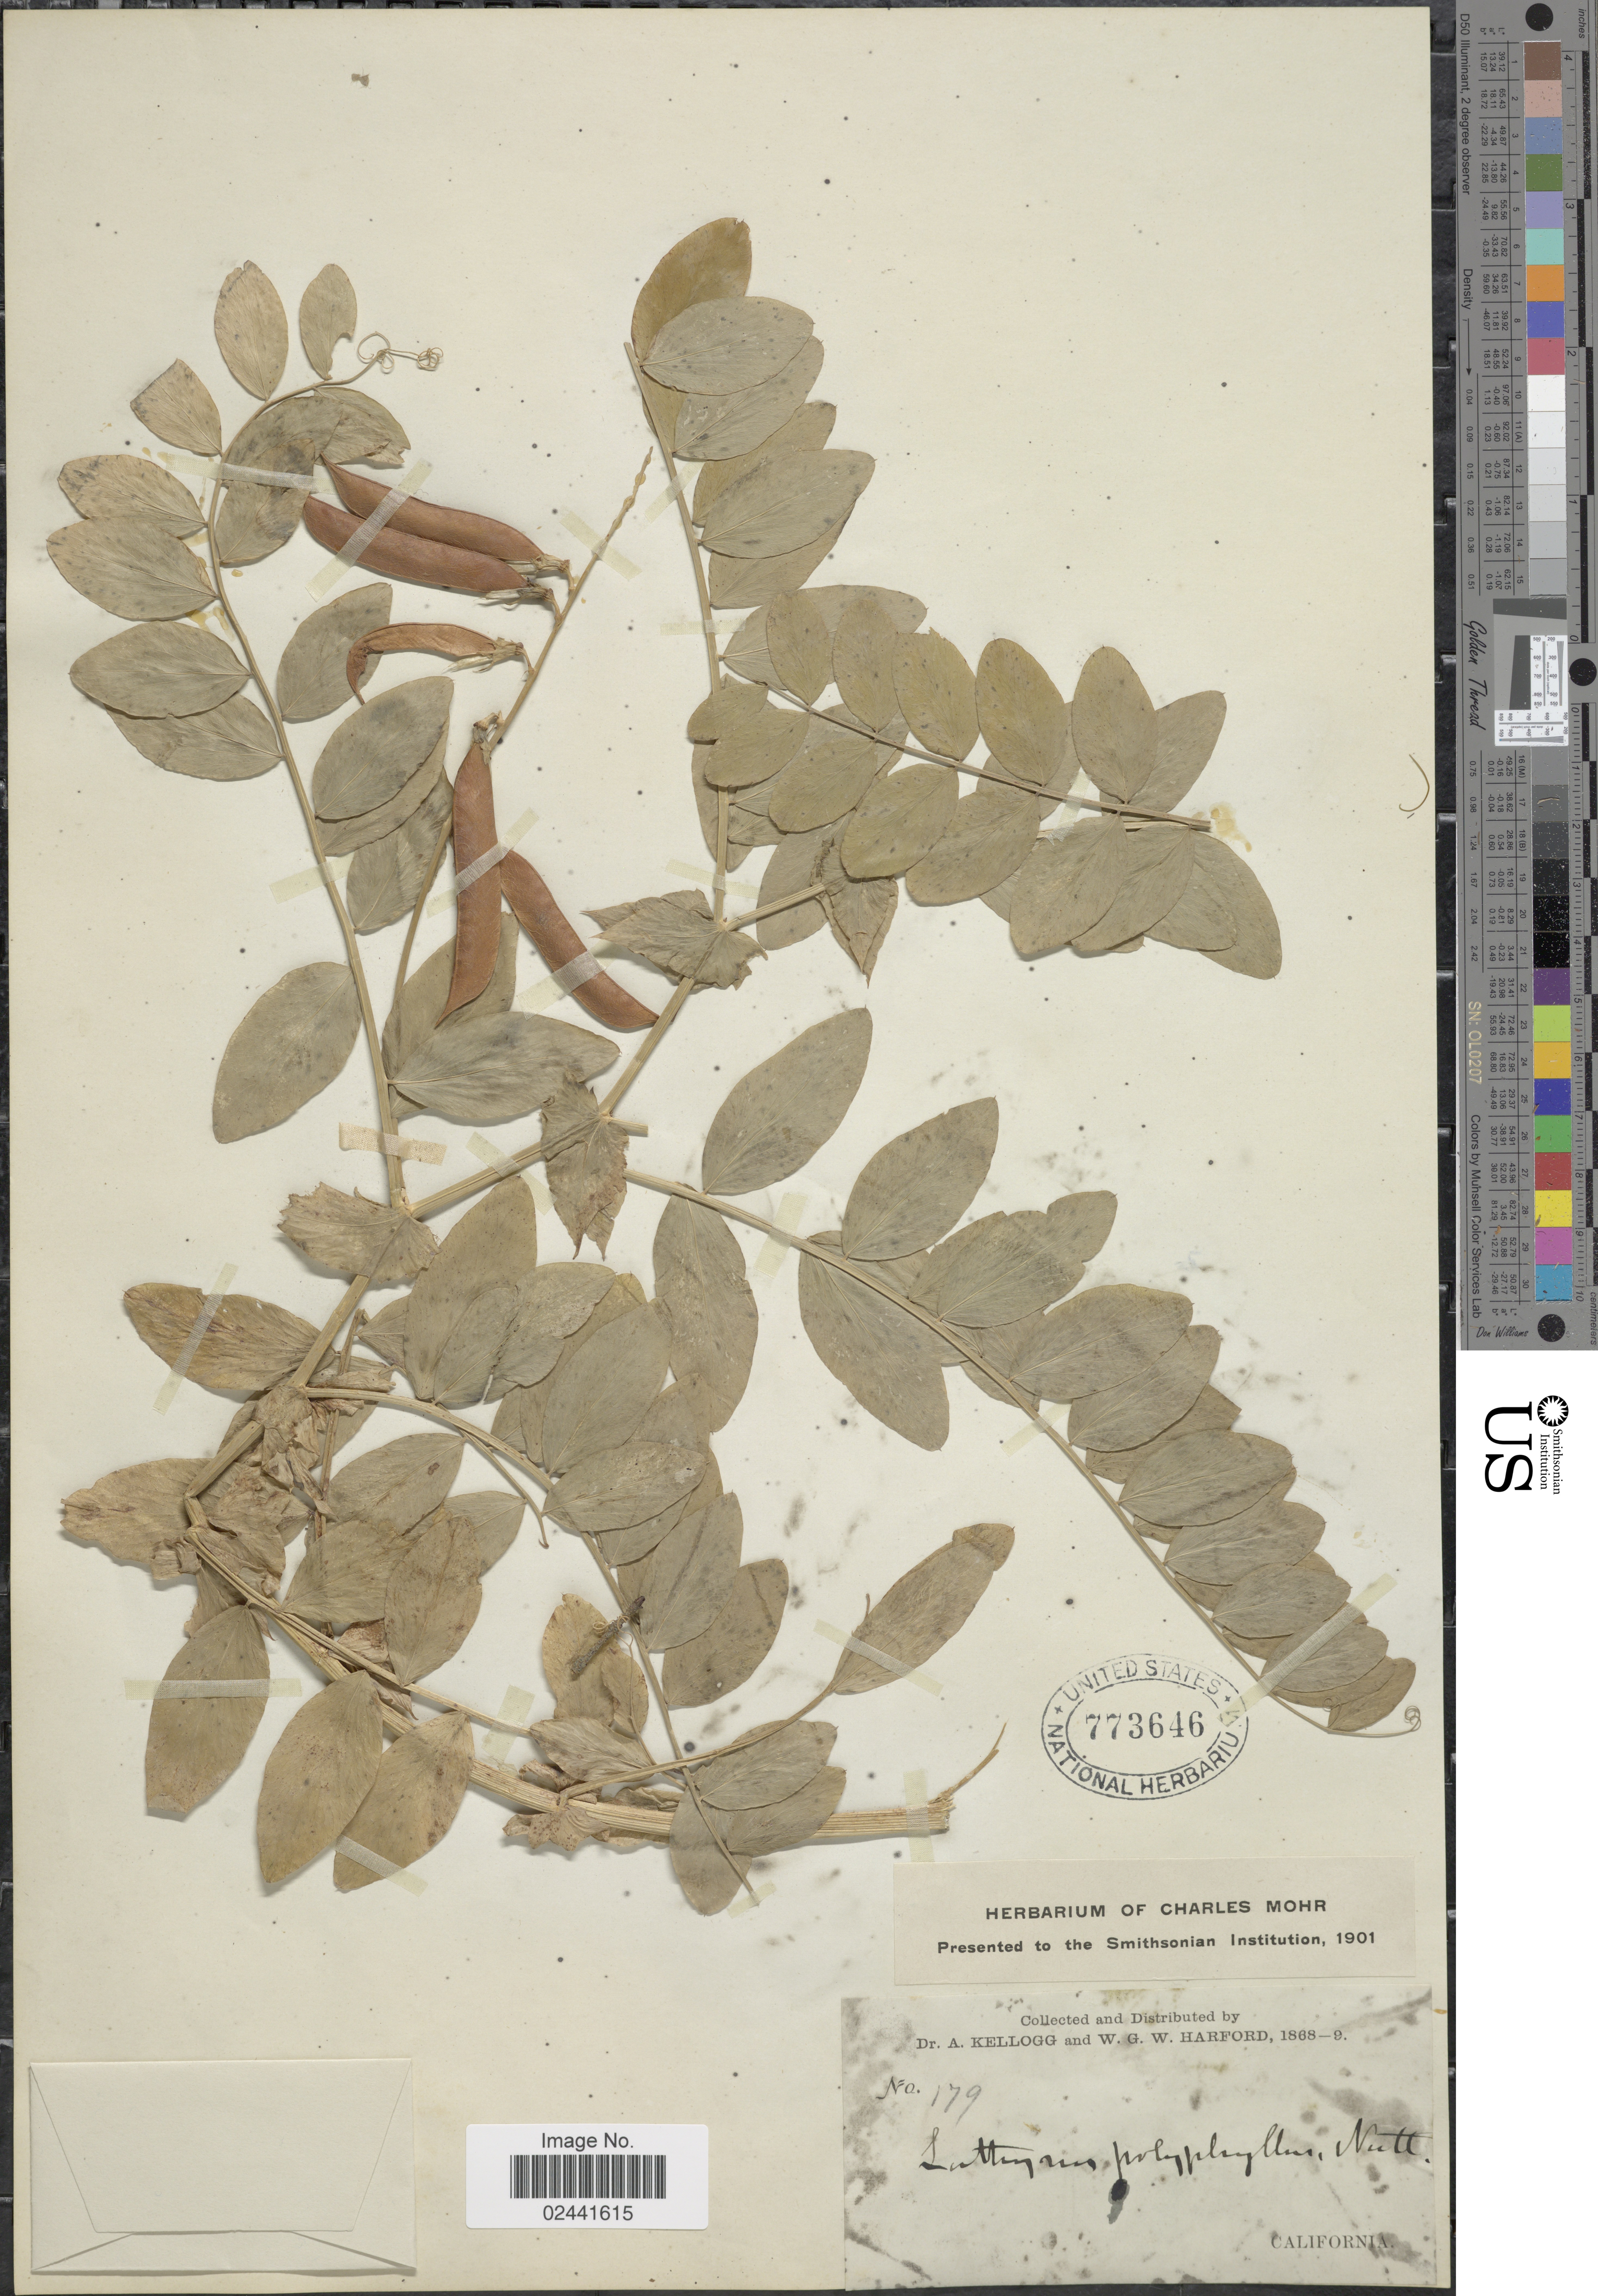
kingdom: Plantae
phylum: Tracheophyta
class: Magnoliopsida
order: Fabales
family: Fabaceae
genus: Lathyrus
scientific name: Lathyrus polyphyllus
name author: Nutt.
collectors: A. Kellogg & W. G. W. Harford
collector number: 179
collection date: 1868/1869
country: United States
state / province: California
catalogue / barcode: US 773646